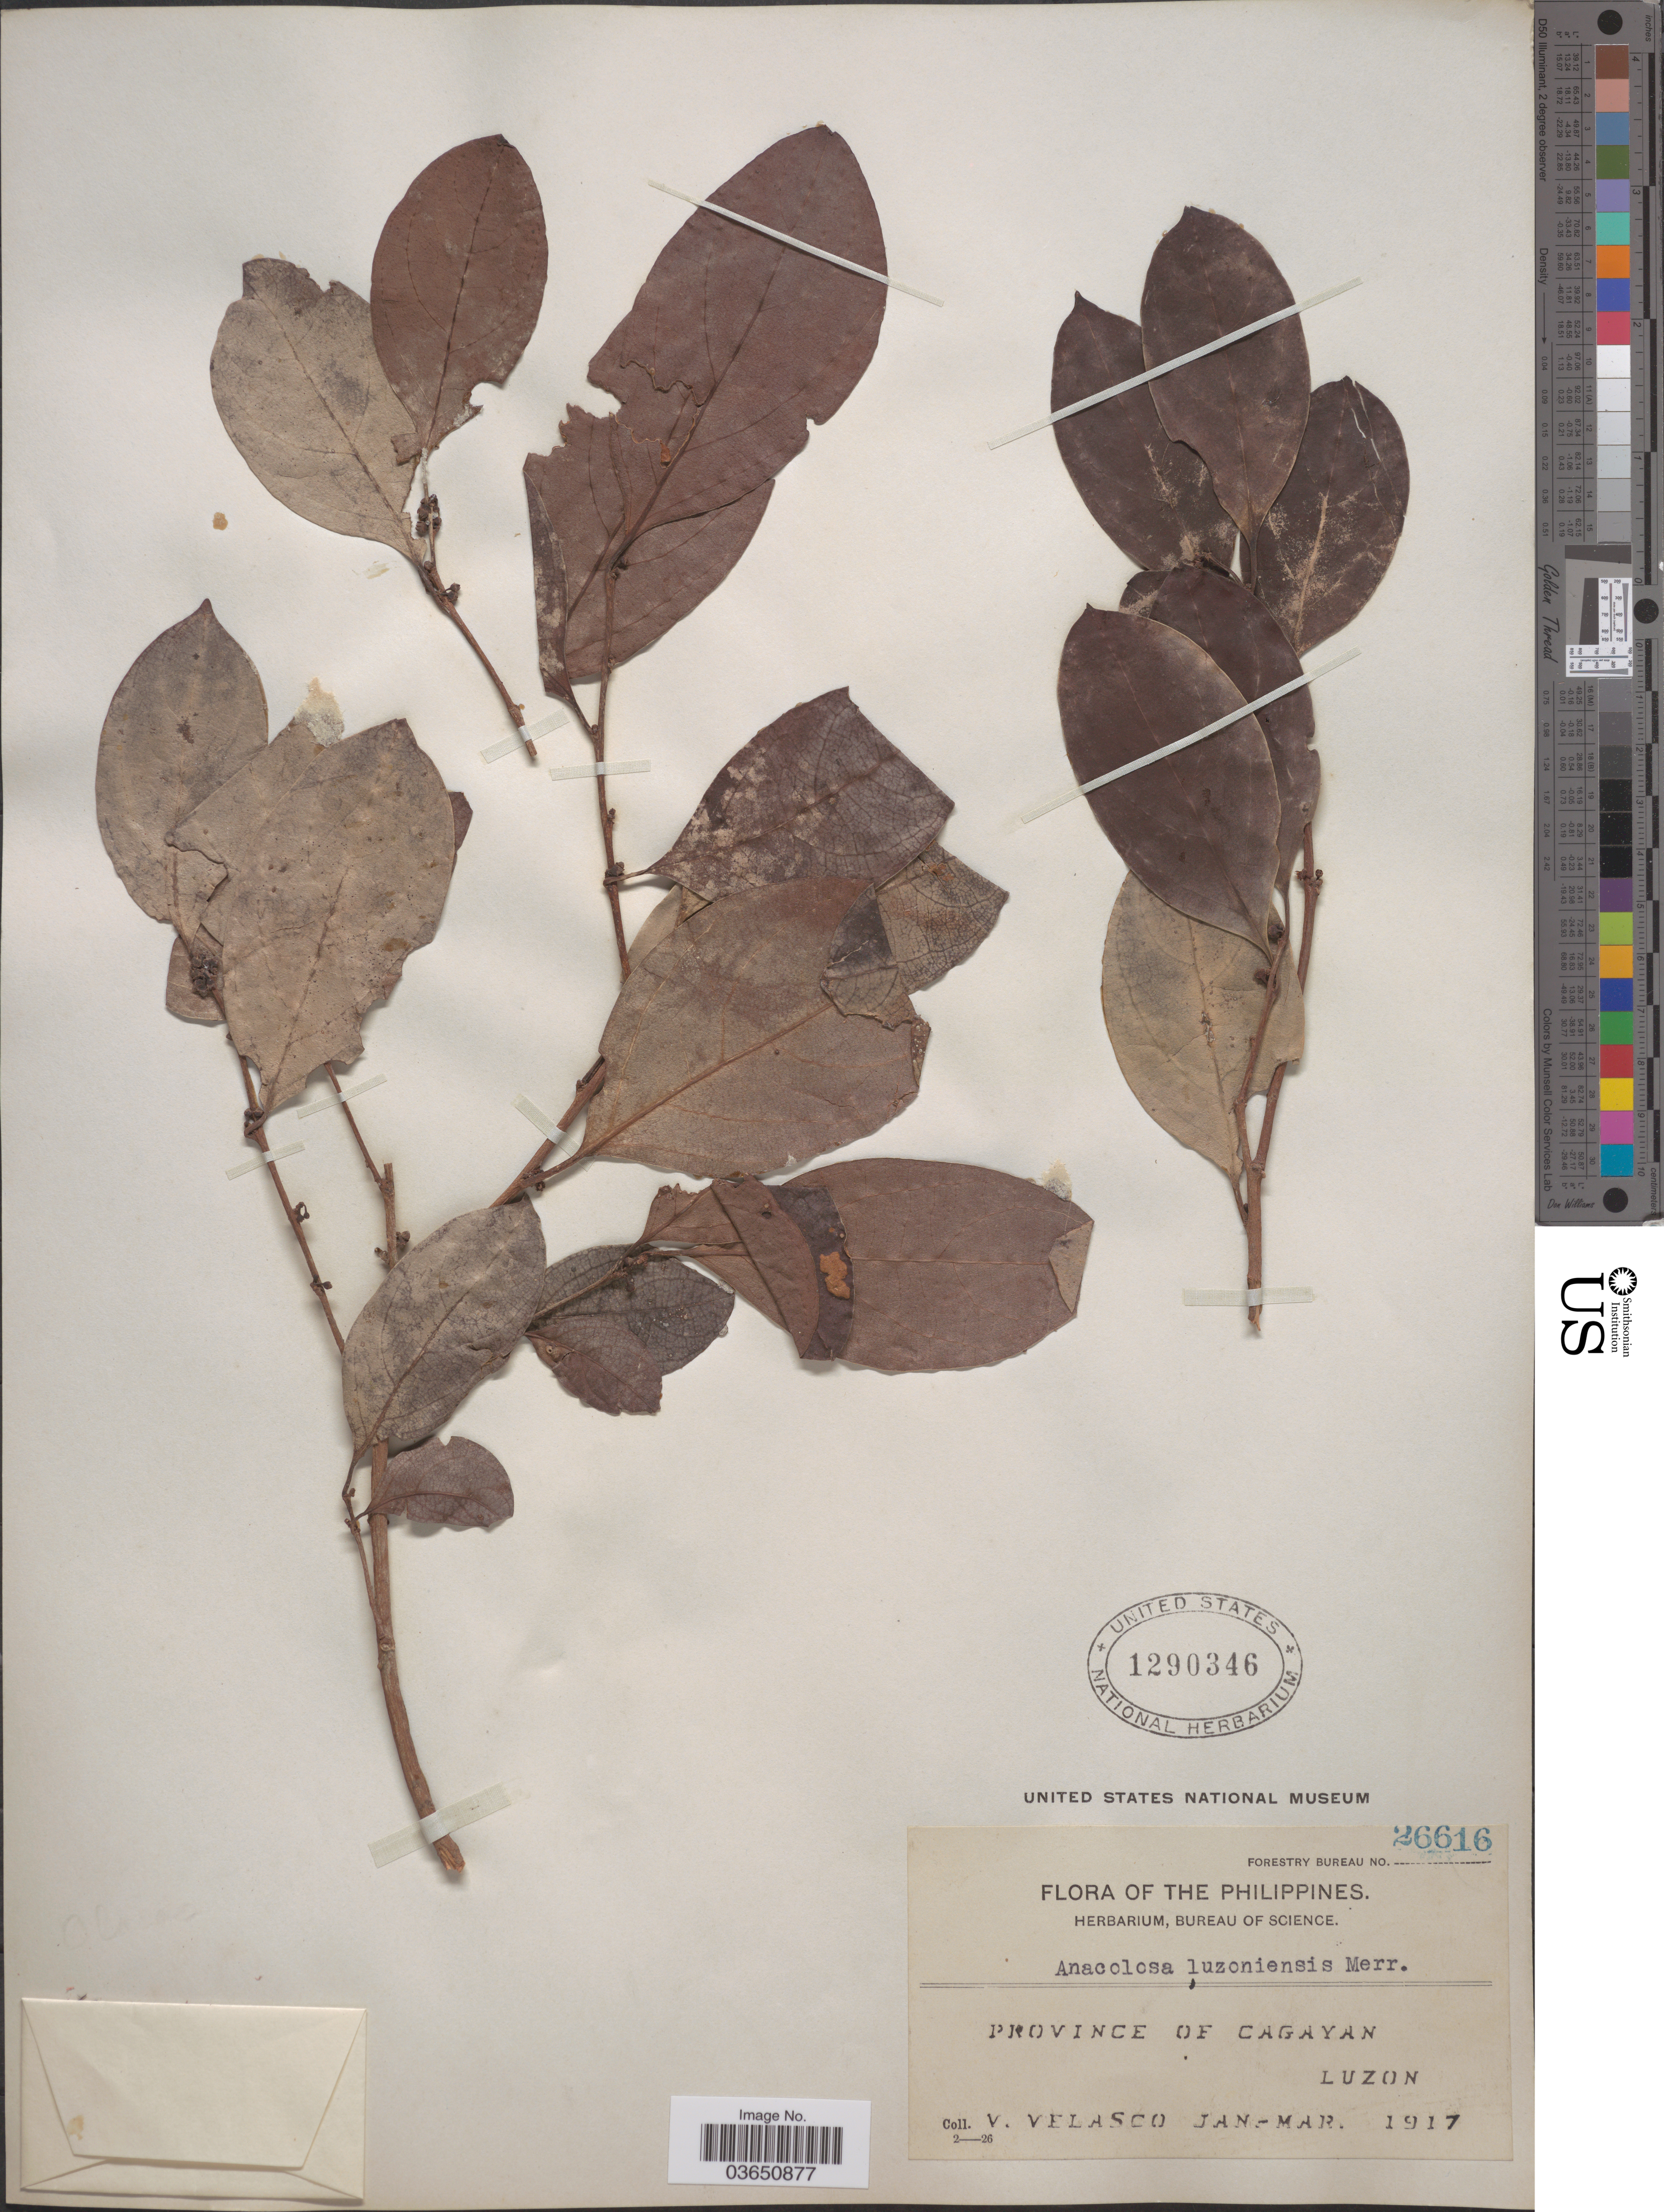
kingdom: Plantae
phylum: Tracheophyta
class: Magnoliopsida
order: Santalales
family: Aptandraceae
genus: Anacolosa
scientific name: Anacolosa frutescens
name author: (Blume) Blume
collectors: V. Velasco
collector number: Forestry Bureau 26616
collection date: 1917-01/1917-03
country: Philippines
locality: Province of Cagayan. Luzon.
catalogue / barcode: US 1290346